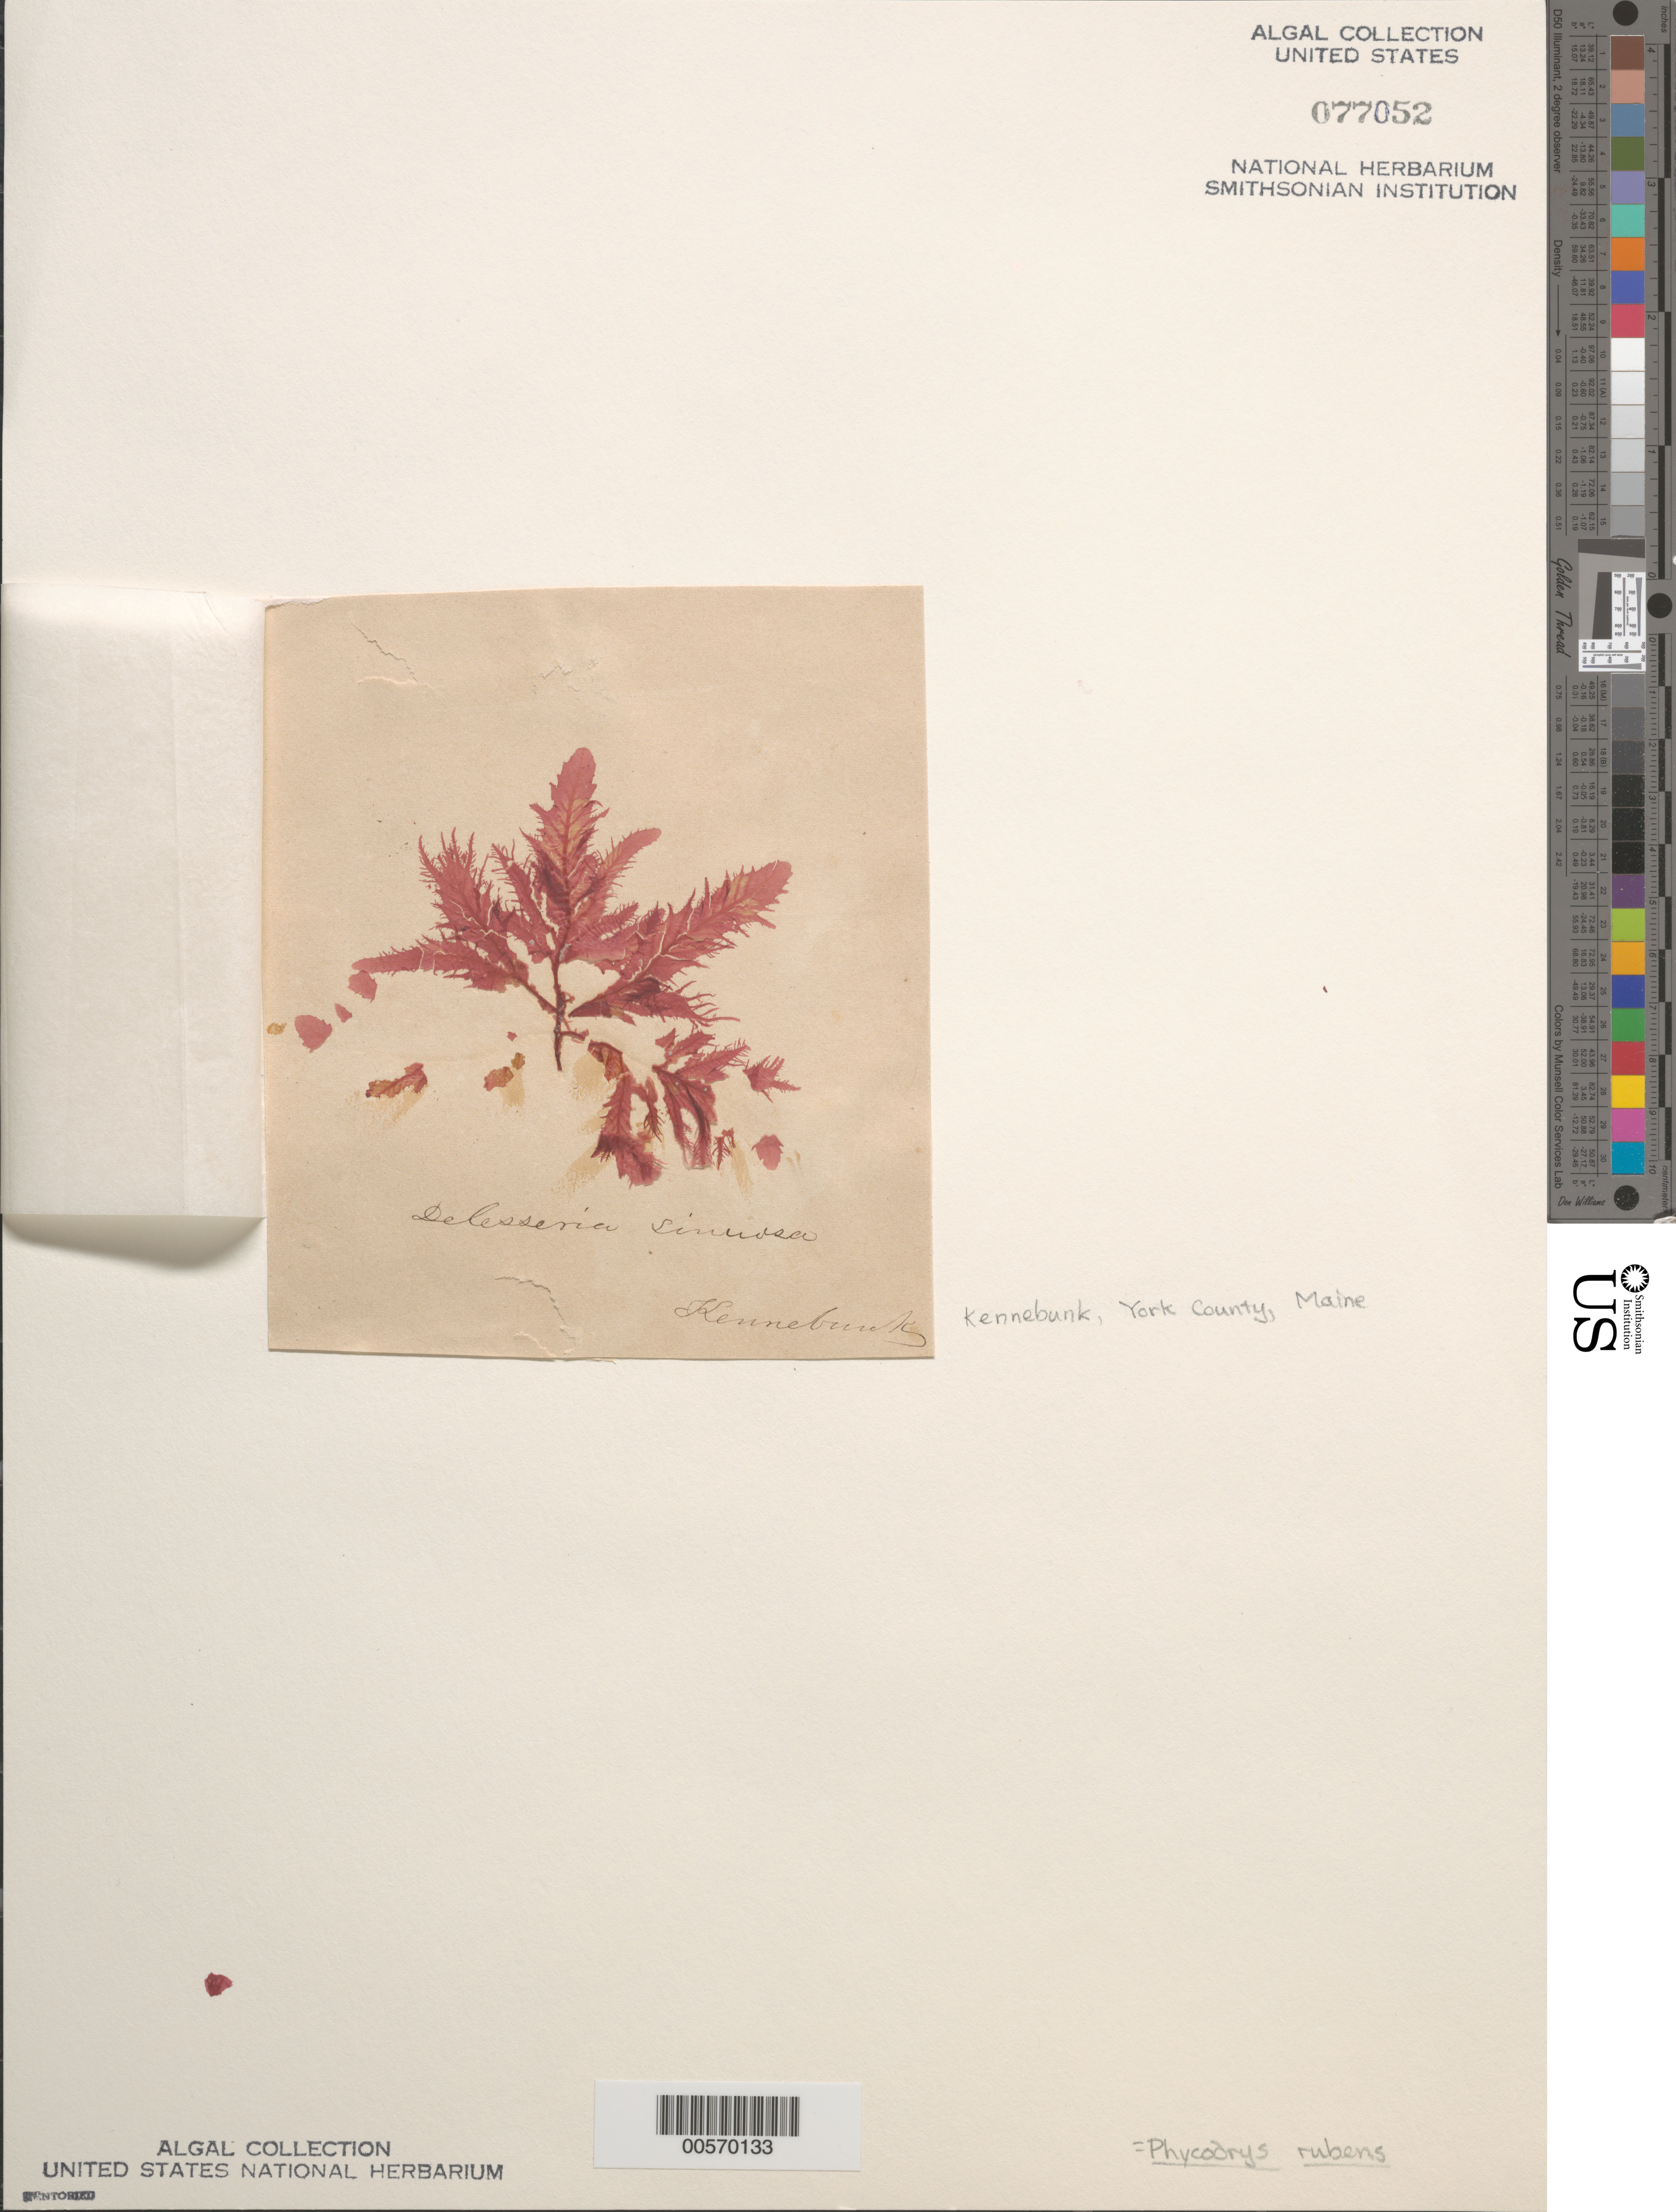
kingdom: Plantae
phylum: Rhodophyta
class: Florideophyceae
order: Ceramiales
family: Delesseriaceae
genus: Phycodrys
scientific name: Phycodrys rubens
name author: (L.) Batters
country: United States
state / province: Maine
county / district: York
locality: Kennebunk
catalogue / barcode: US 77052